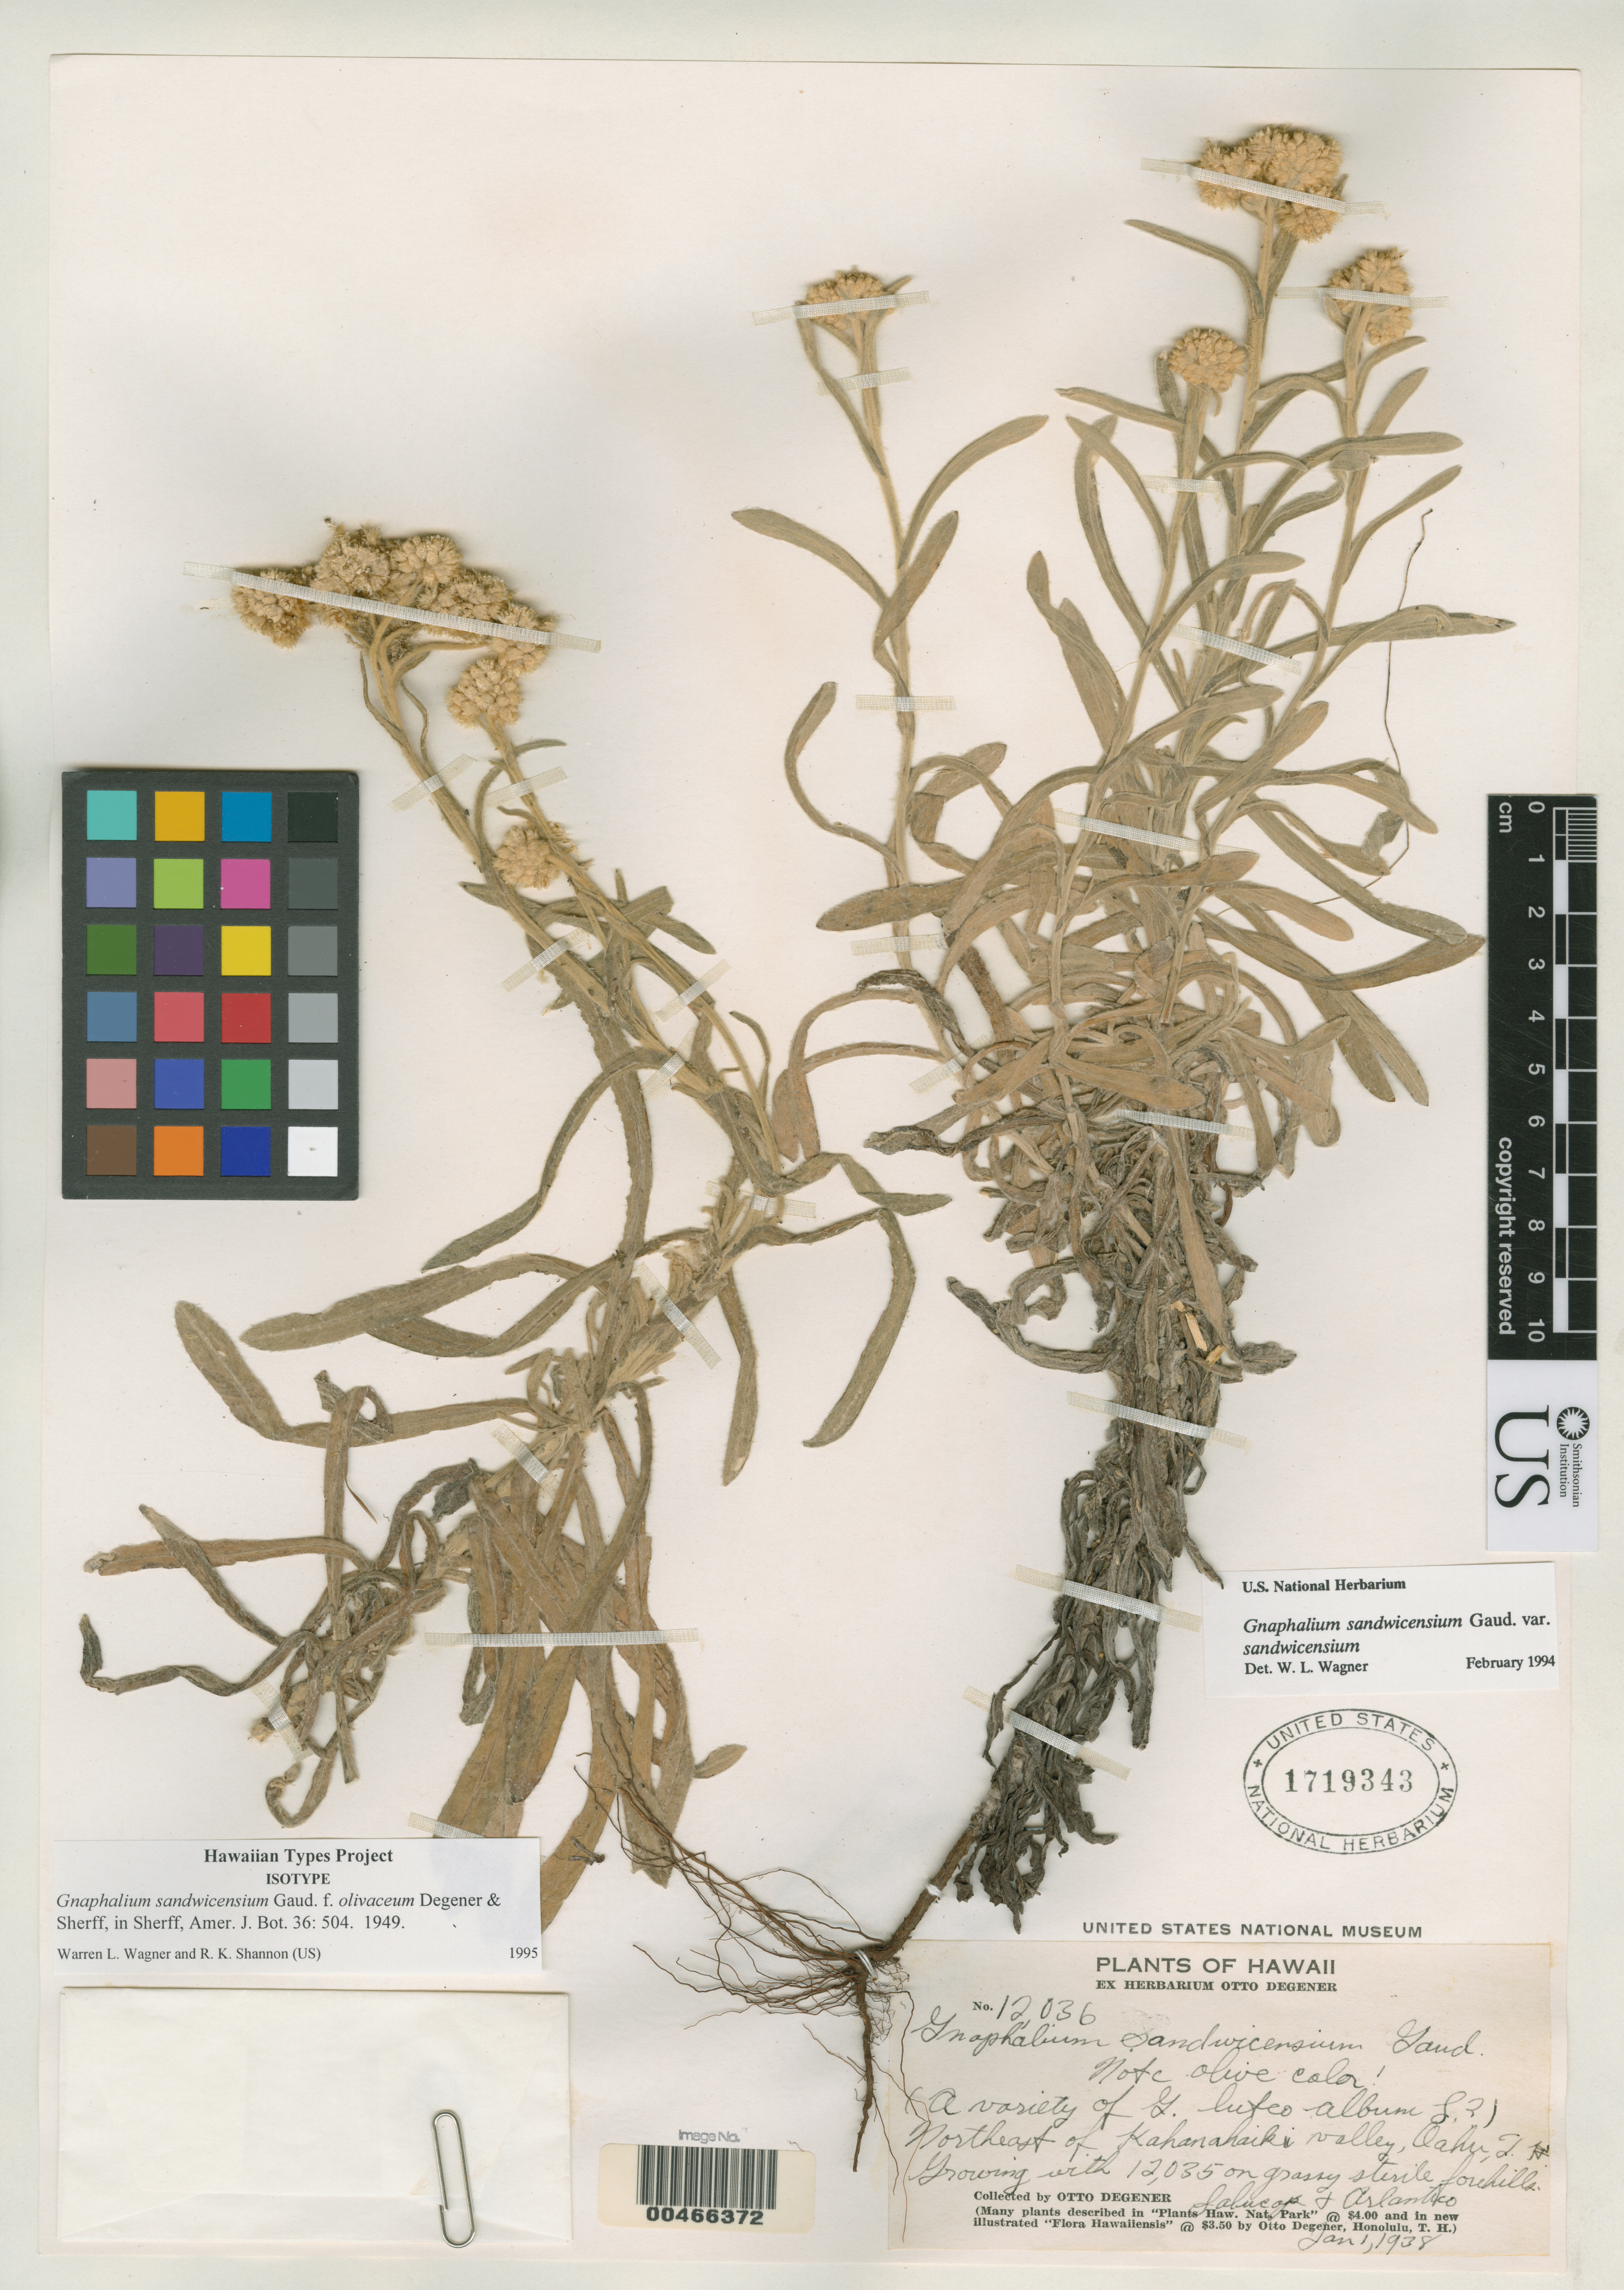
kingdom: Plantae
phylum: Tracheophyta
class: Magnoliopsida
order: Asterales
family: Asteraceae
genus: Gnaphalium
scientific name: Gnaphalium sandwicensium f. olivaceum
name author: O. Deg. & Sherff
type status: Isotype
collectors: O. Degener, -. Salucop & -. Arlantico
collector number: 12036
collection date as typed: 01 Jan 1938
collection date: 1938-01-01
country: United States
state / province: Hawaii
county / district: Honolulu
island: Oahu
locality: NE of Kahanahaiki Valley.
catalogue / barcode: US 1719343